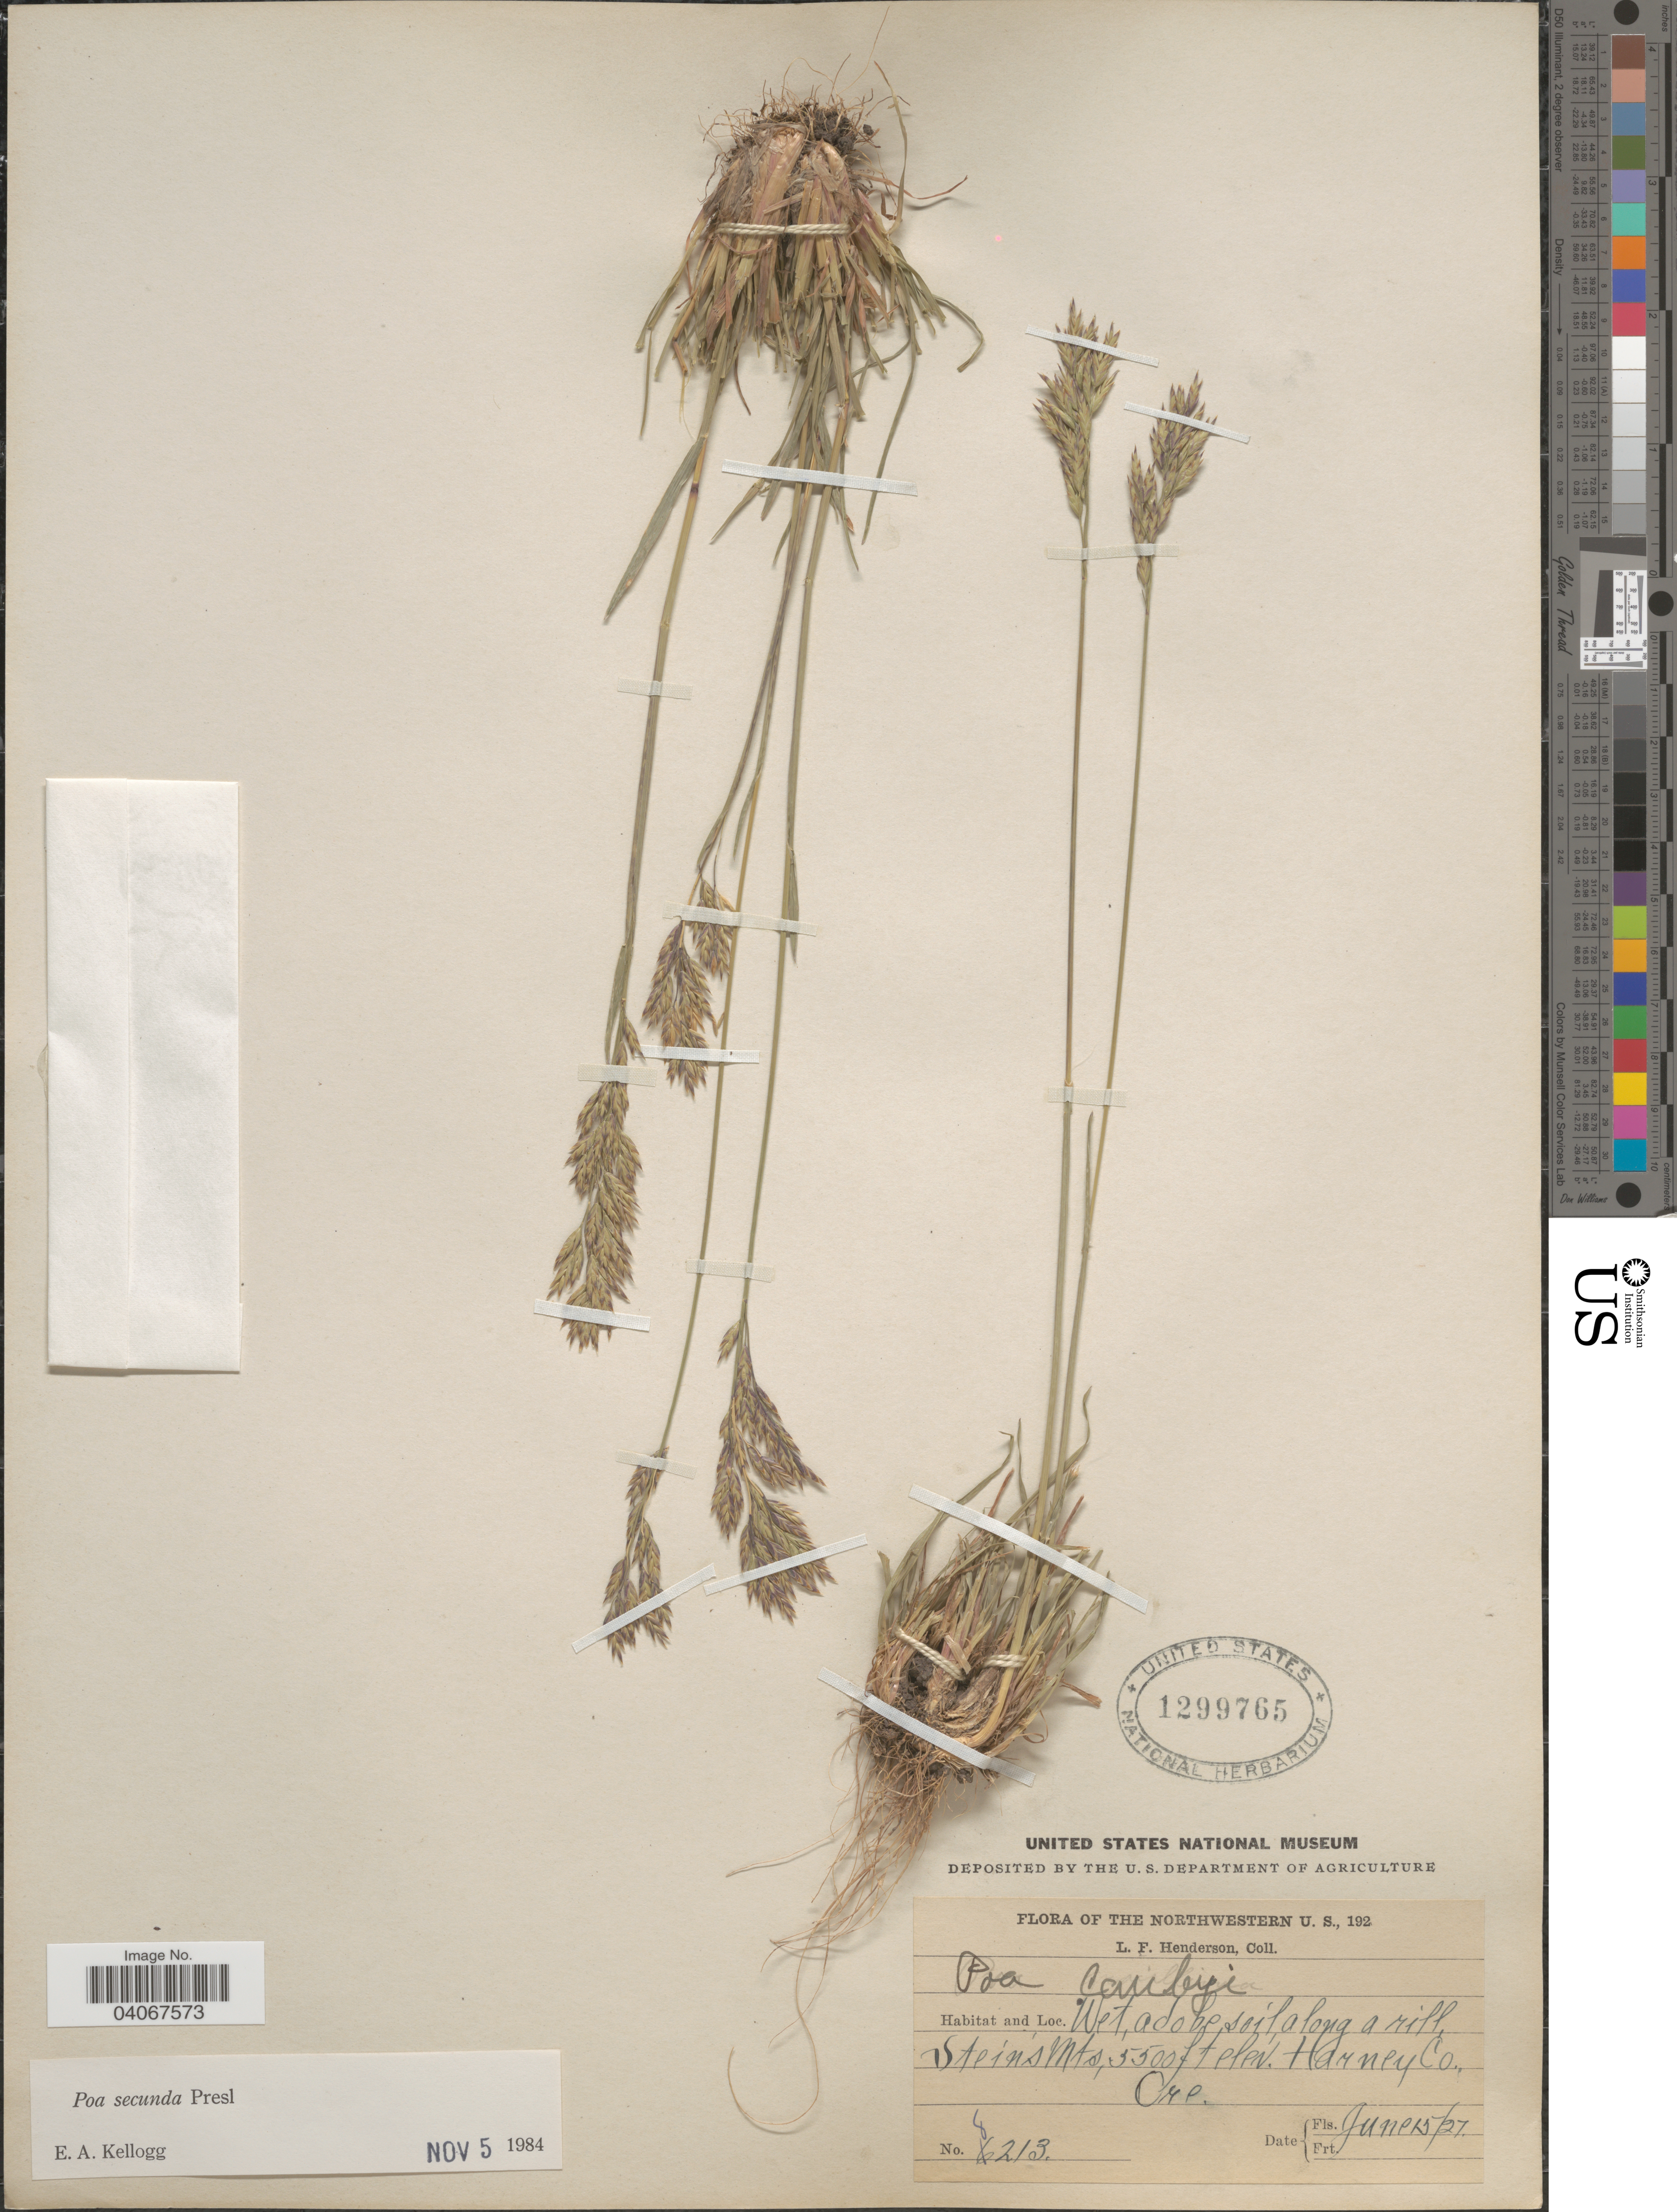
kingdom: Plantae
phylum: Tracheophyta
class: Liliopsida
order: Poales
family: Poaceae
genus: Poa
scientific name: Poa secunda subsp. secunda var. secunda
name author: J. Presl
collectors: L. Henderson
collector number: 8213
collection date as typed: Transcribed d/m/y: 15/6/27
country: United States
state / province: Oregon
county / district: Harney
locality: Wet, adobe soil, along a rill, Stein's Mts. Harney Co.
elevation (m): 1676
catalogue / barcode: US 1299765